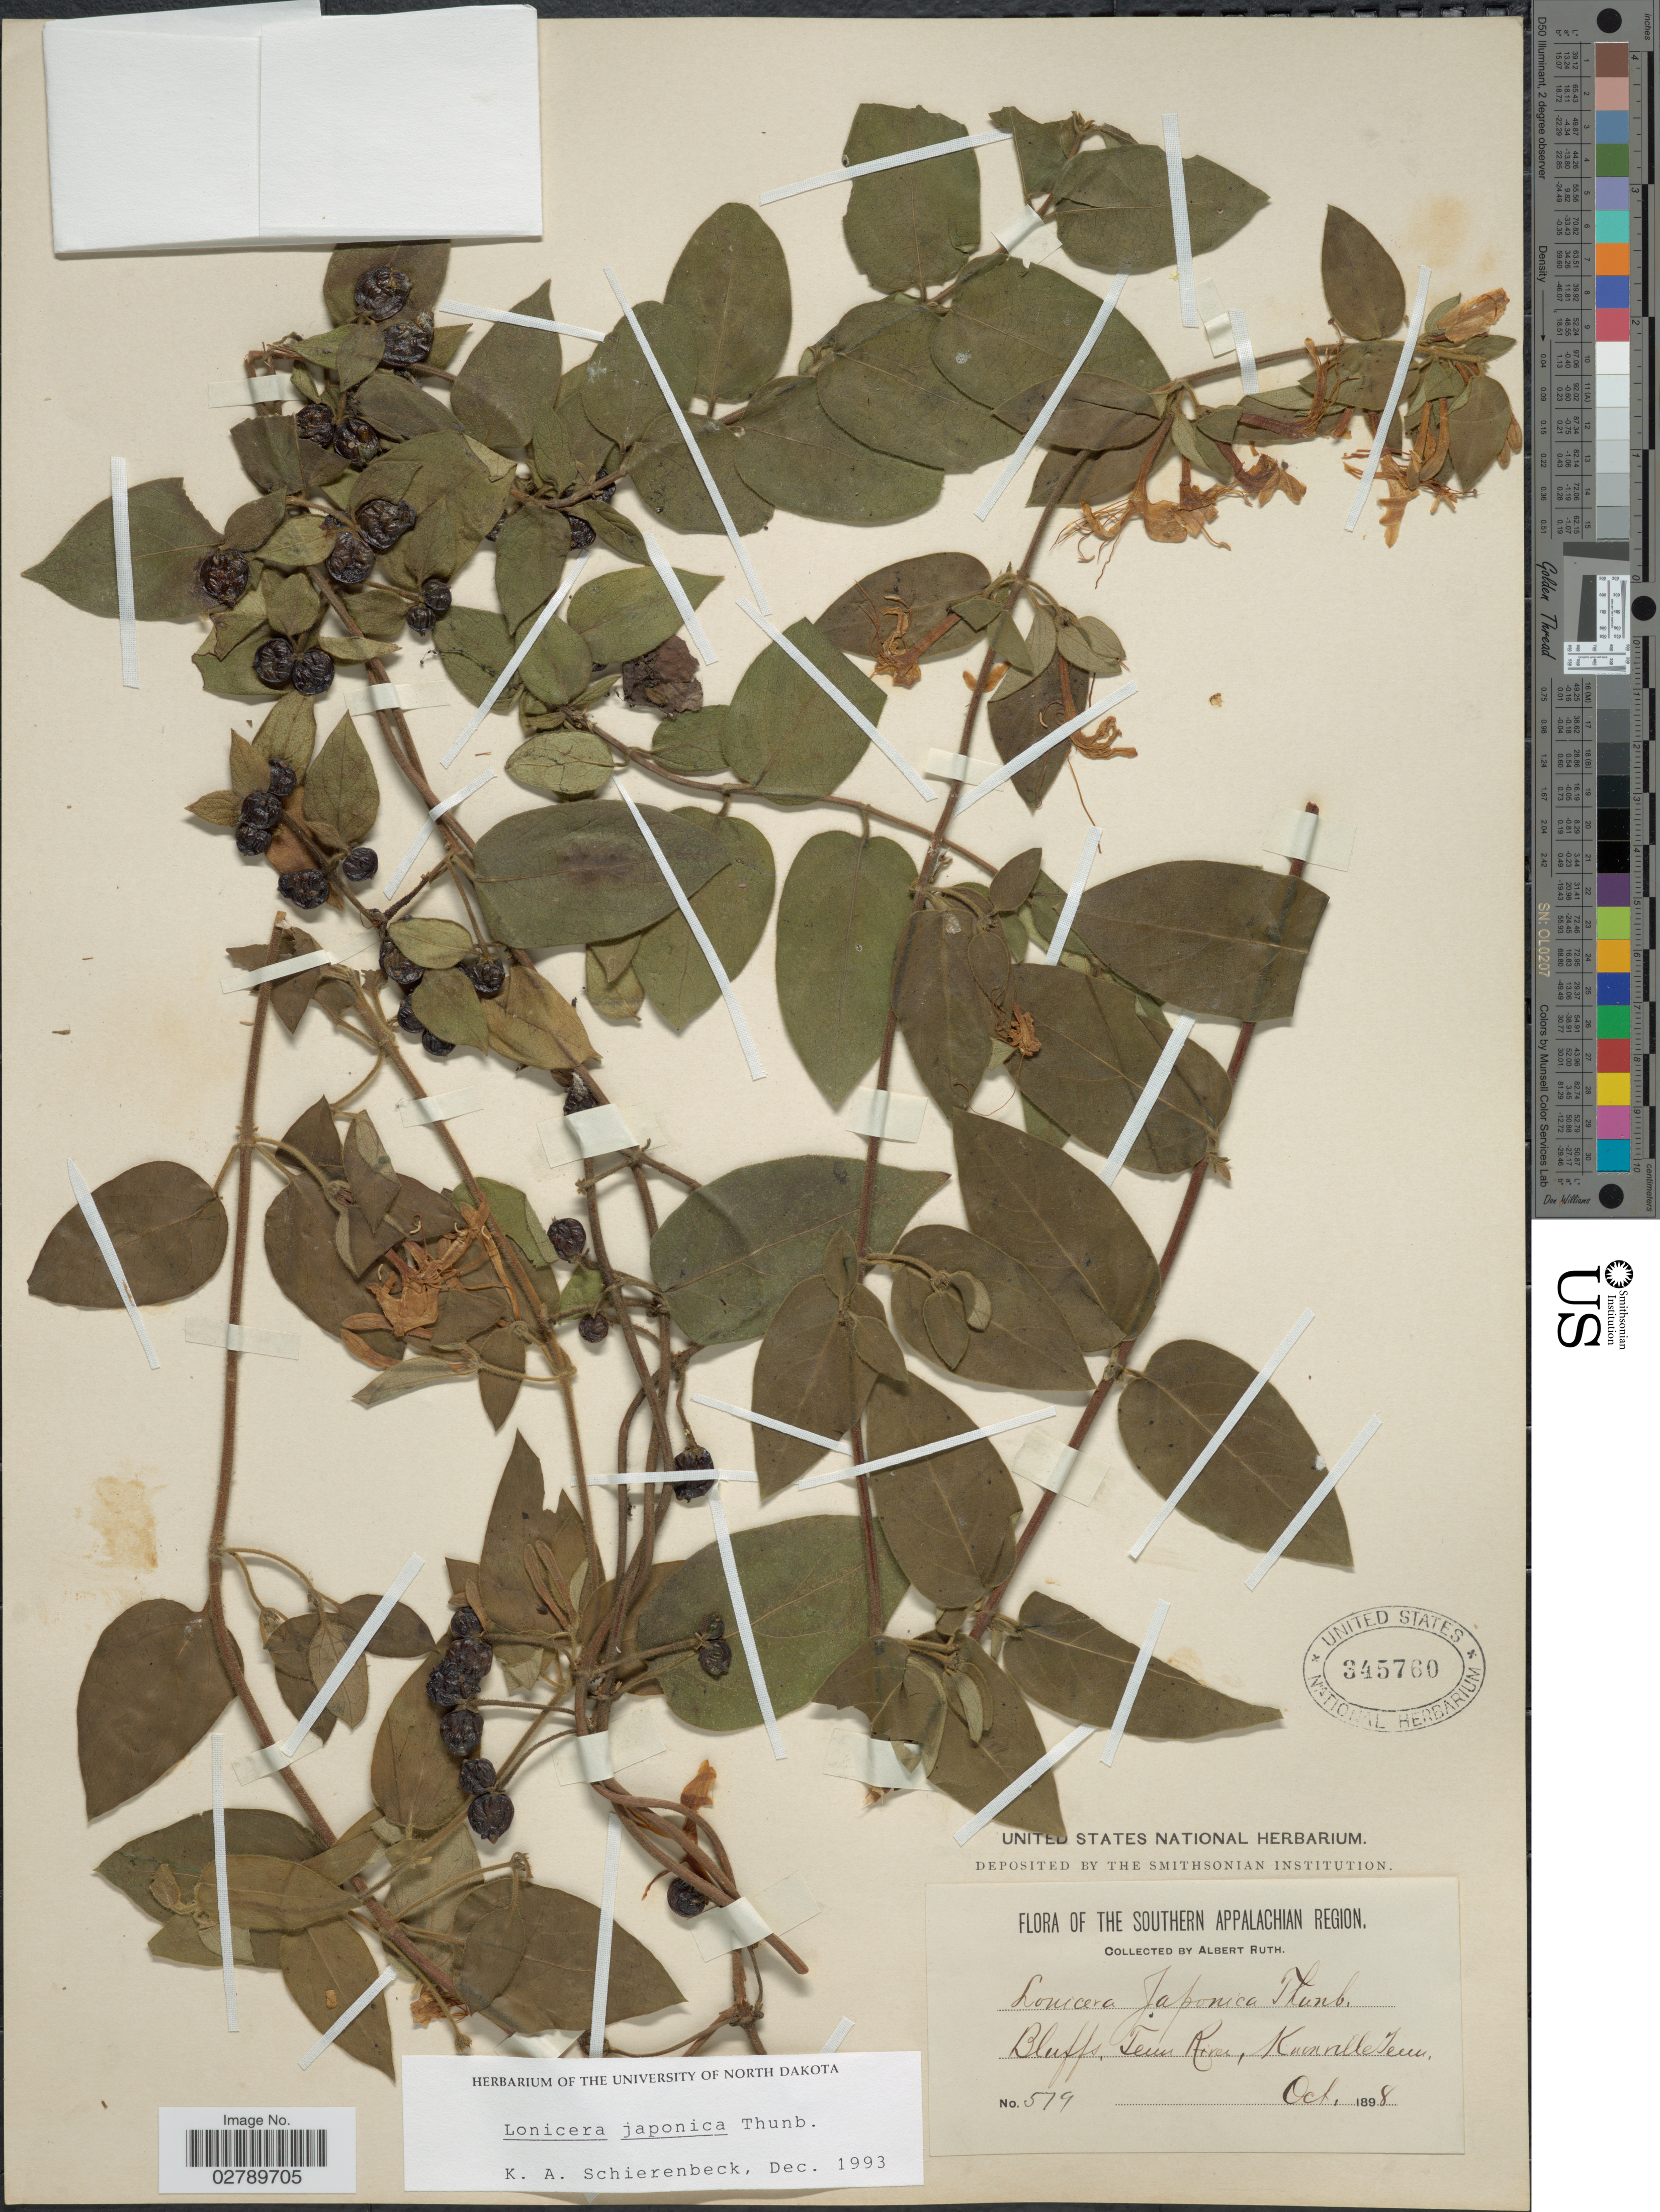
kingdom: Plantae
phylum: Tracheophyta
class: Magnoliopsida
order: Dipsacales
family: Caprifoliaceae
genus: Lonicera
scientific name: Lonicera japonica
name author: Thunb.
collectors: A. Ruth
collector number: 579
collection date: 1898-10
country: United States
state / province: Tennessee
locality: Southern Appalachian Region. Bluffs, Tenn River, Knoxville.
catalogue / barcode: US 345760